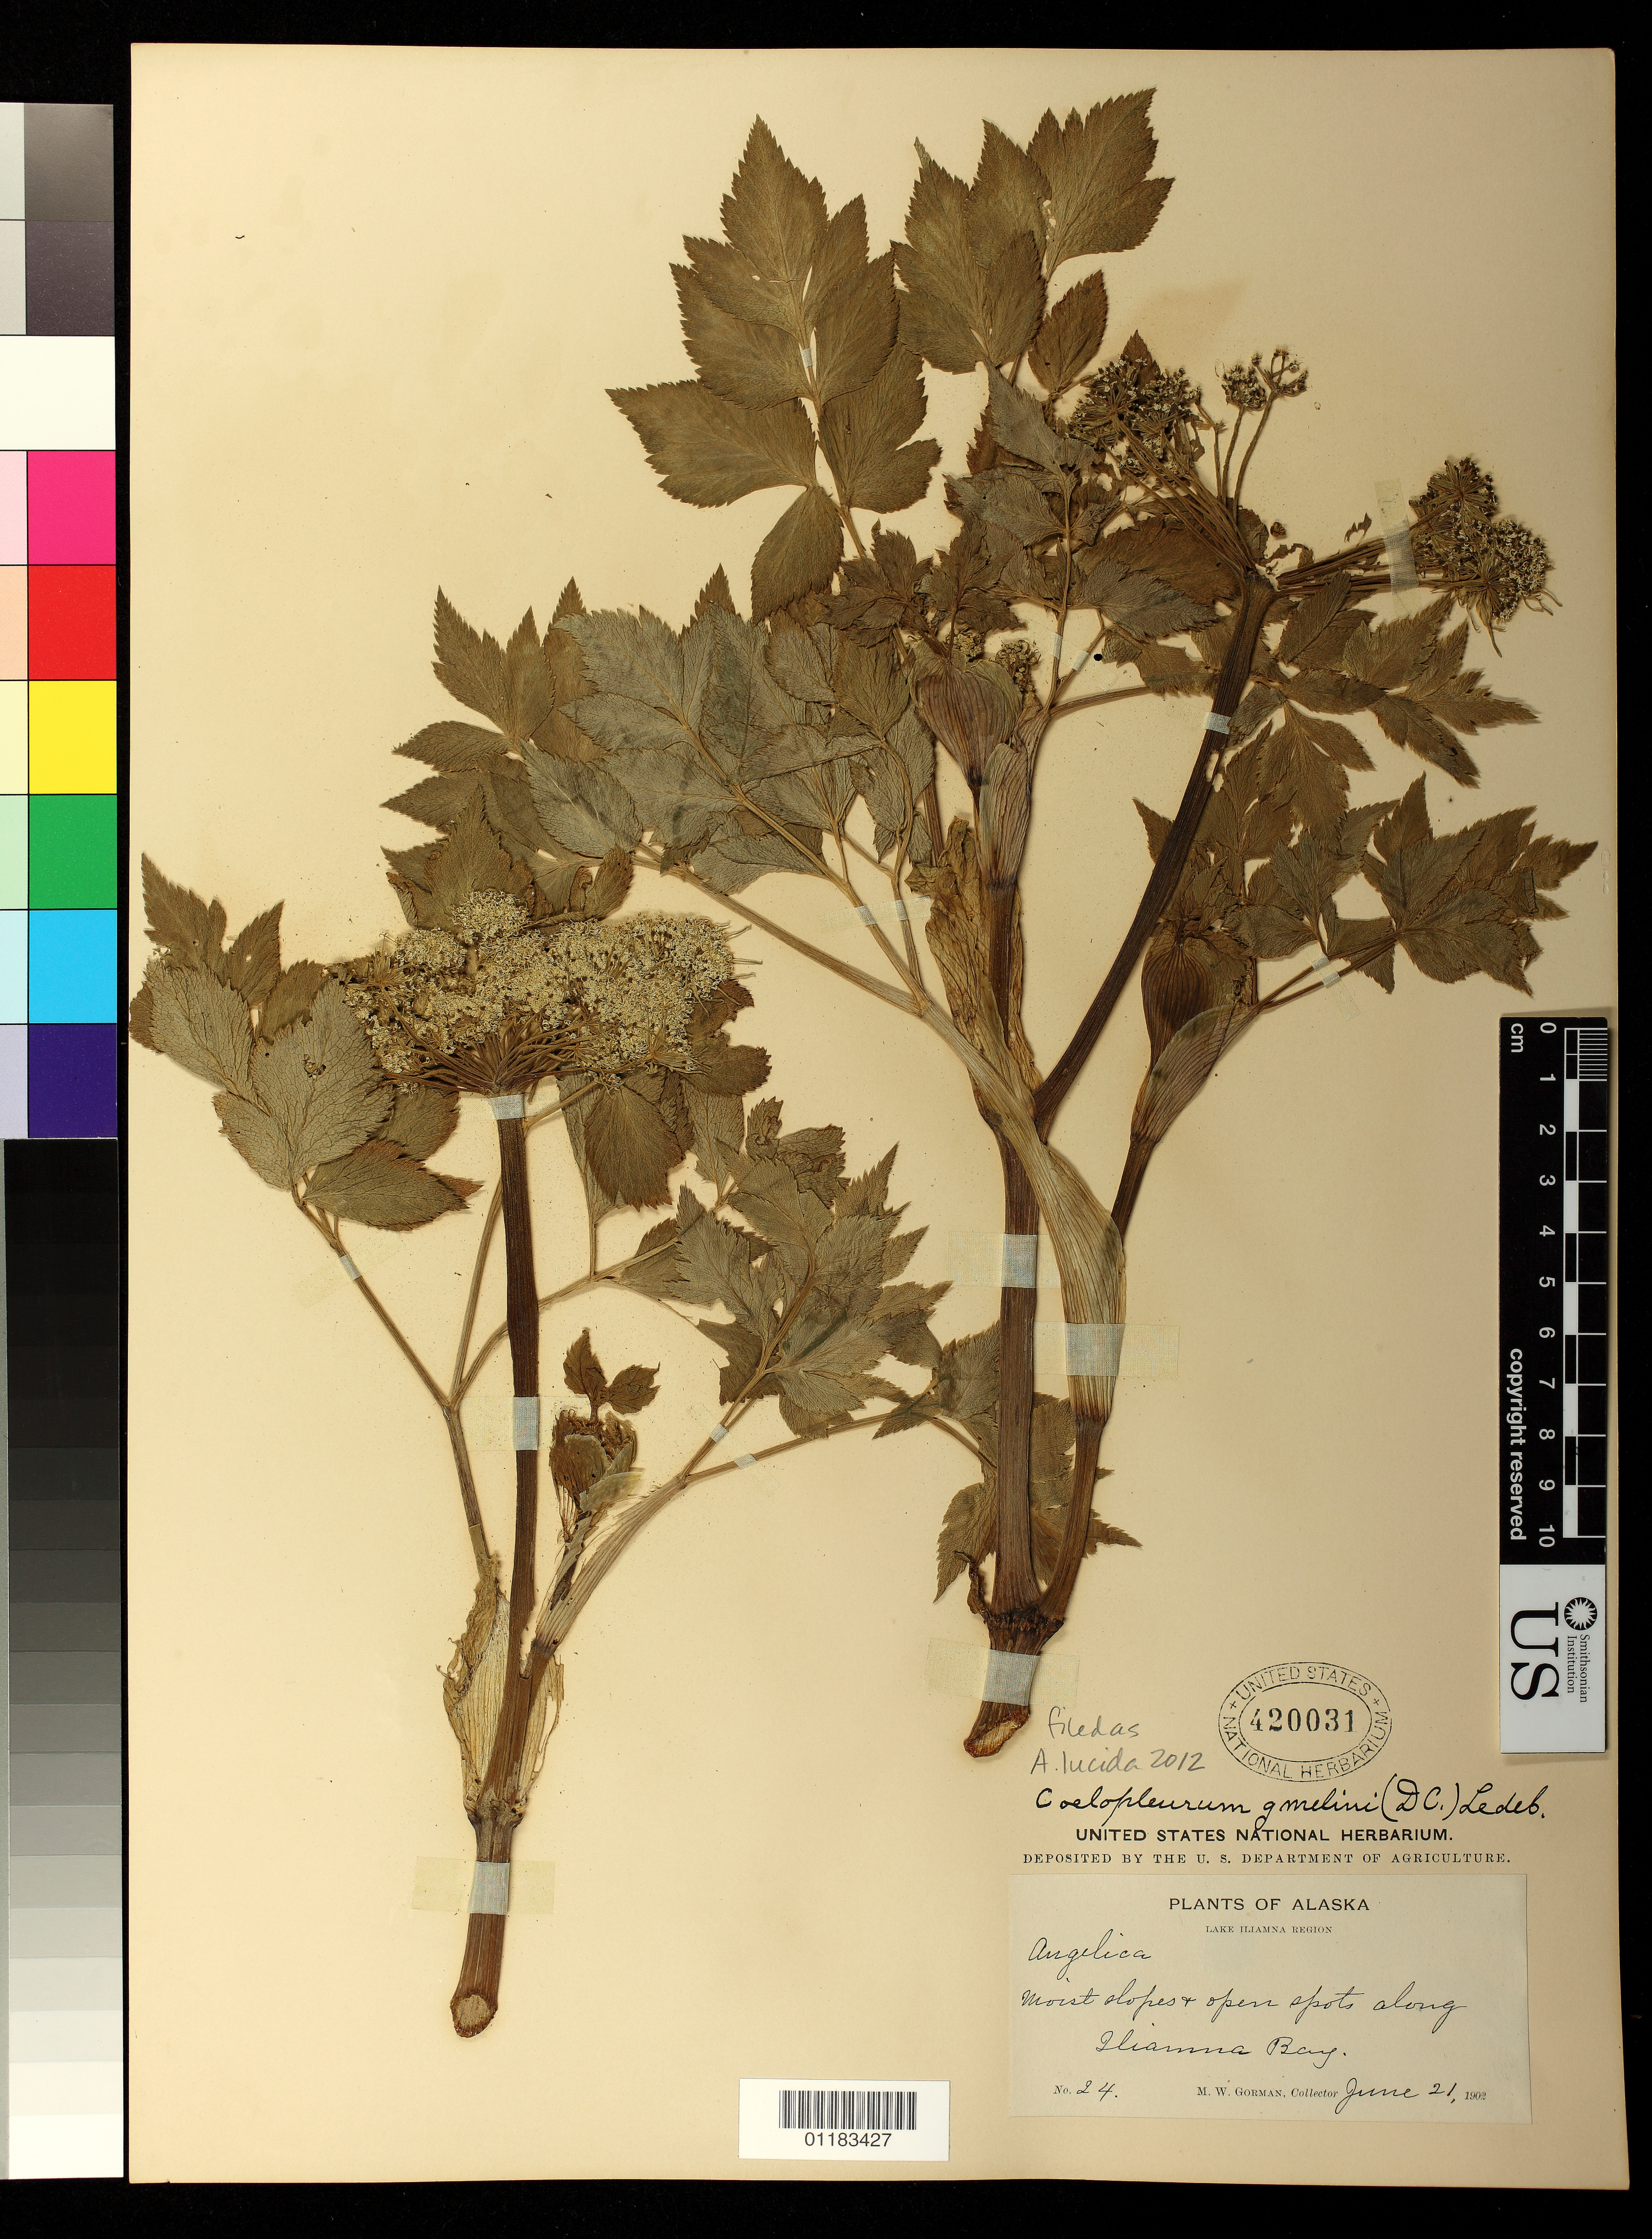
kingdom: Plantae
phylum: Tracheophyta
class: Magnoliopsida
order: Apiales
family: Apiaceae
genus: Angelica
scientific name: Angelica lucida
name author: L.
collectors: M. W. Gorman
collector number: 24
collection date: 1902-06-21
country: United States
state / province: Alaska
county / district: Lake and Peninsula Borough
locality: Lake Iliamna Region.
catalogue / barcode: US 420031